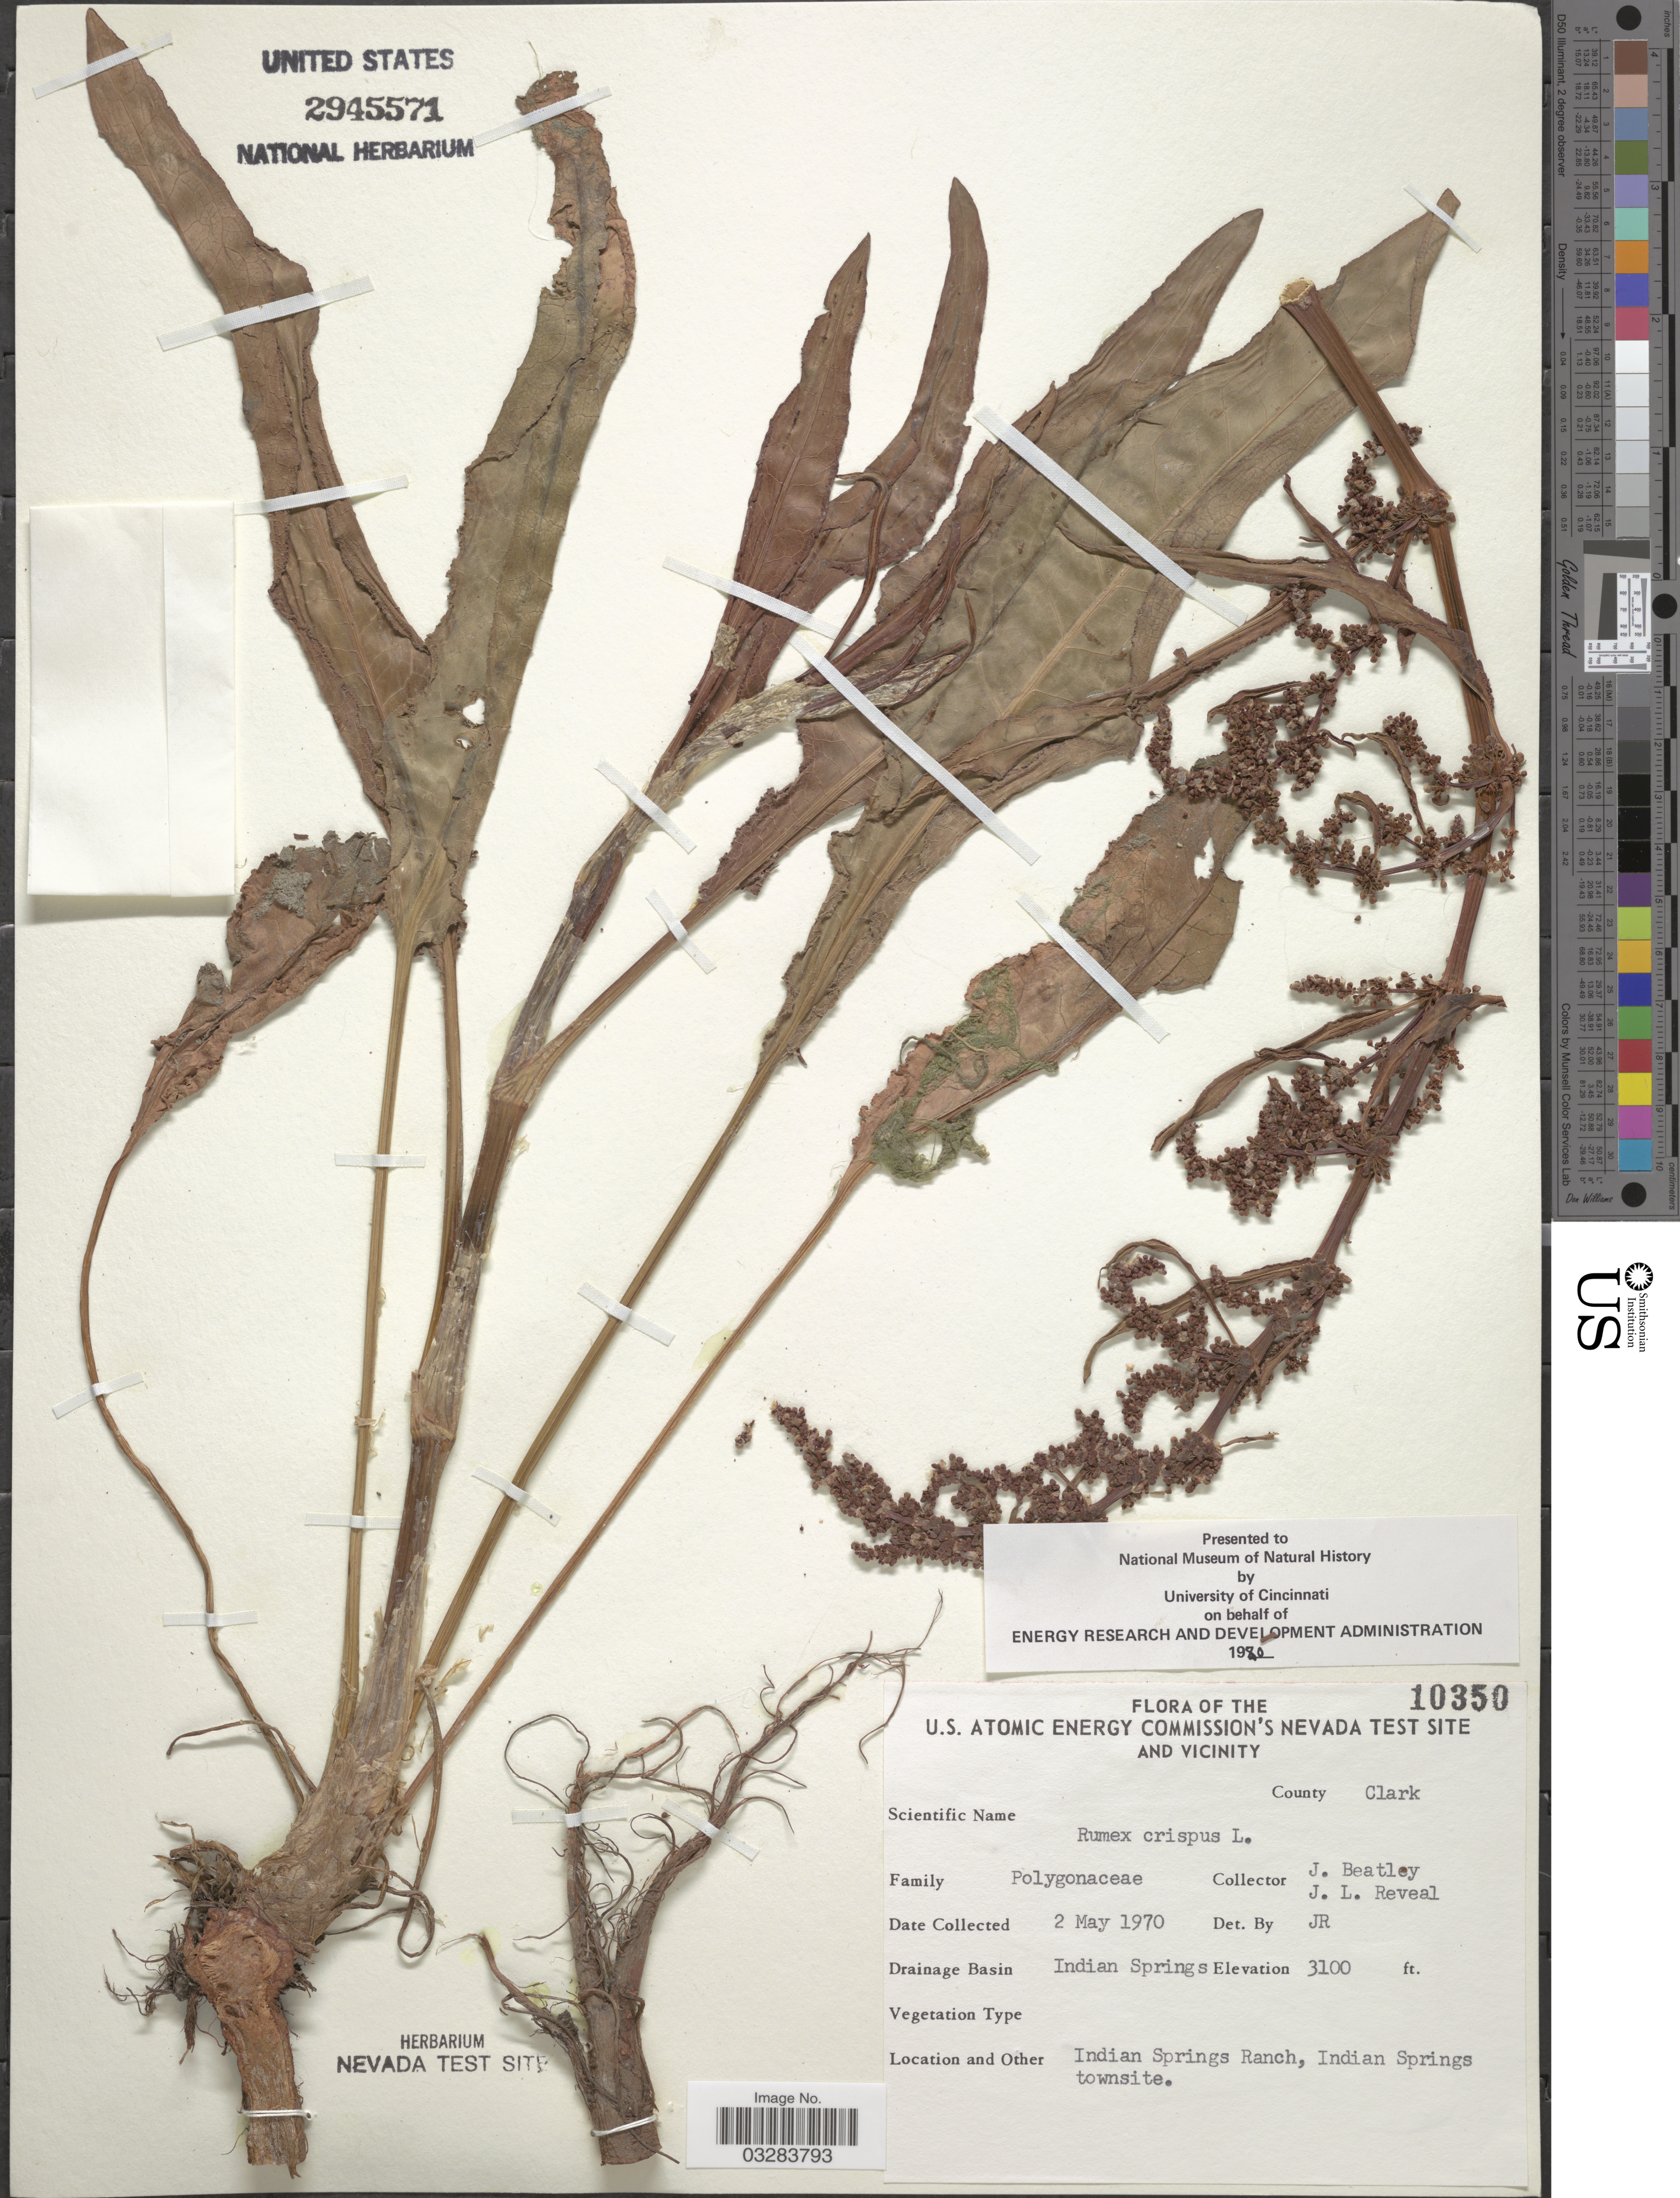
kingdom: Plantae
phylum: Tracheophyta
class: Magnoliopsida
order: Caryophyllales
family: Polygonaceae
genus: Rumex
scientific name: Rumex crispus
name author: L.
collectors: J. C. Beatley & J. L. Reveal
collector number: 10350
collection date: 1970-05-02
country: United States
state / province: Nevada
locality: U.S. Atomic Energy Commission's Nevada Test Site and Vicinity, County Clark, Drainage Basin Indian Springs, Indian Springs Ranch, Indian Springs townsite.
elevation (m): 945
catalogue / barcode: US 2945571